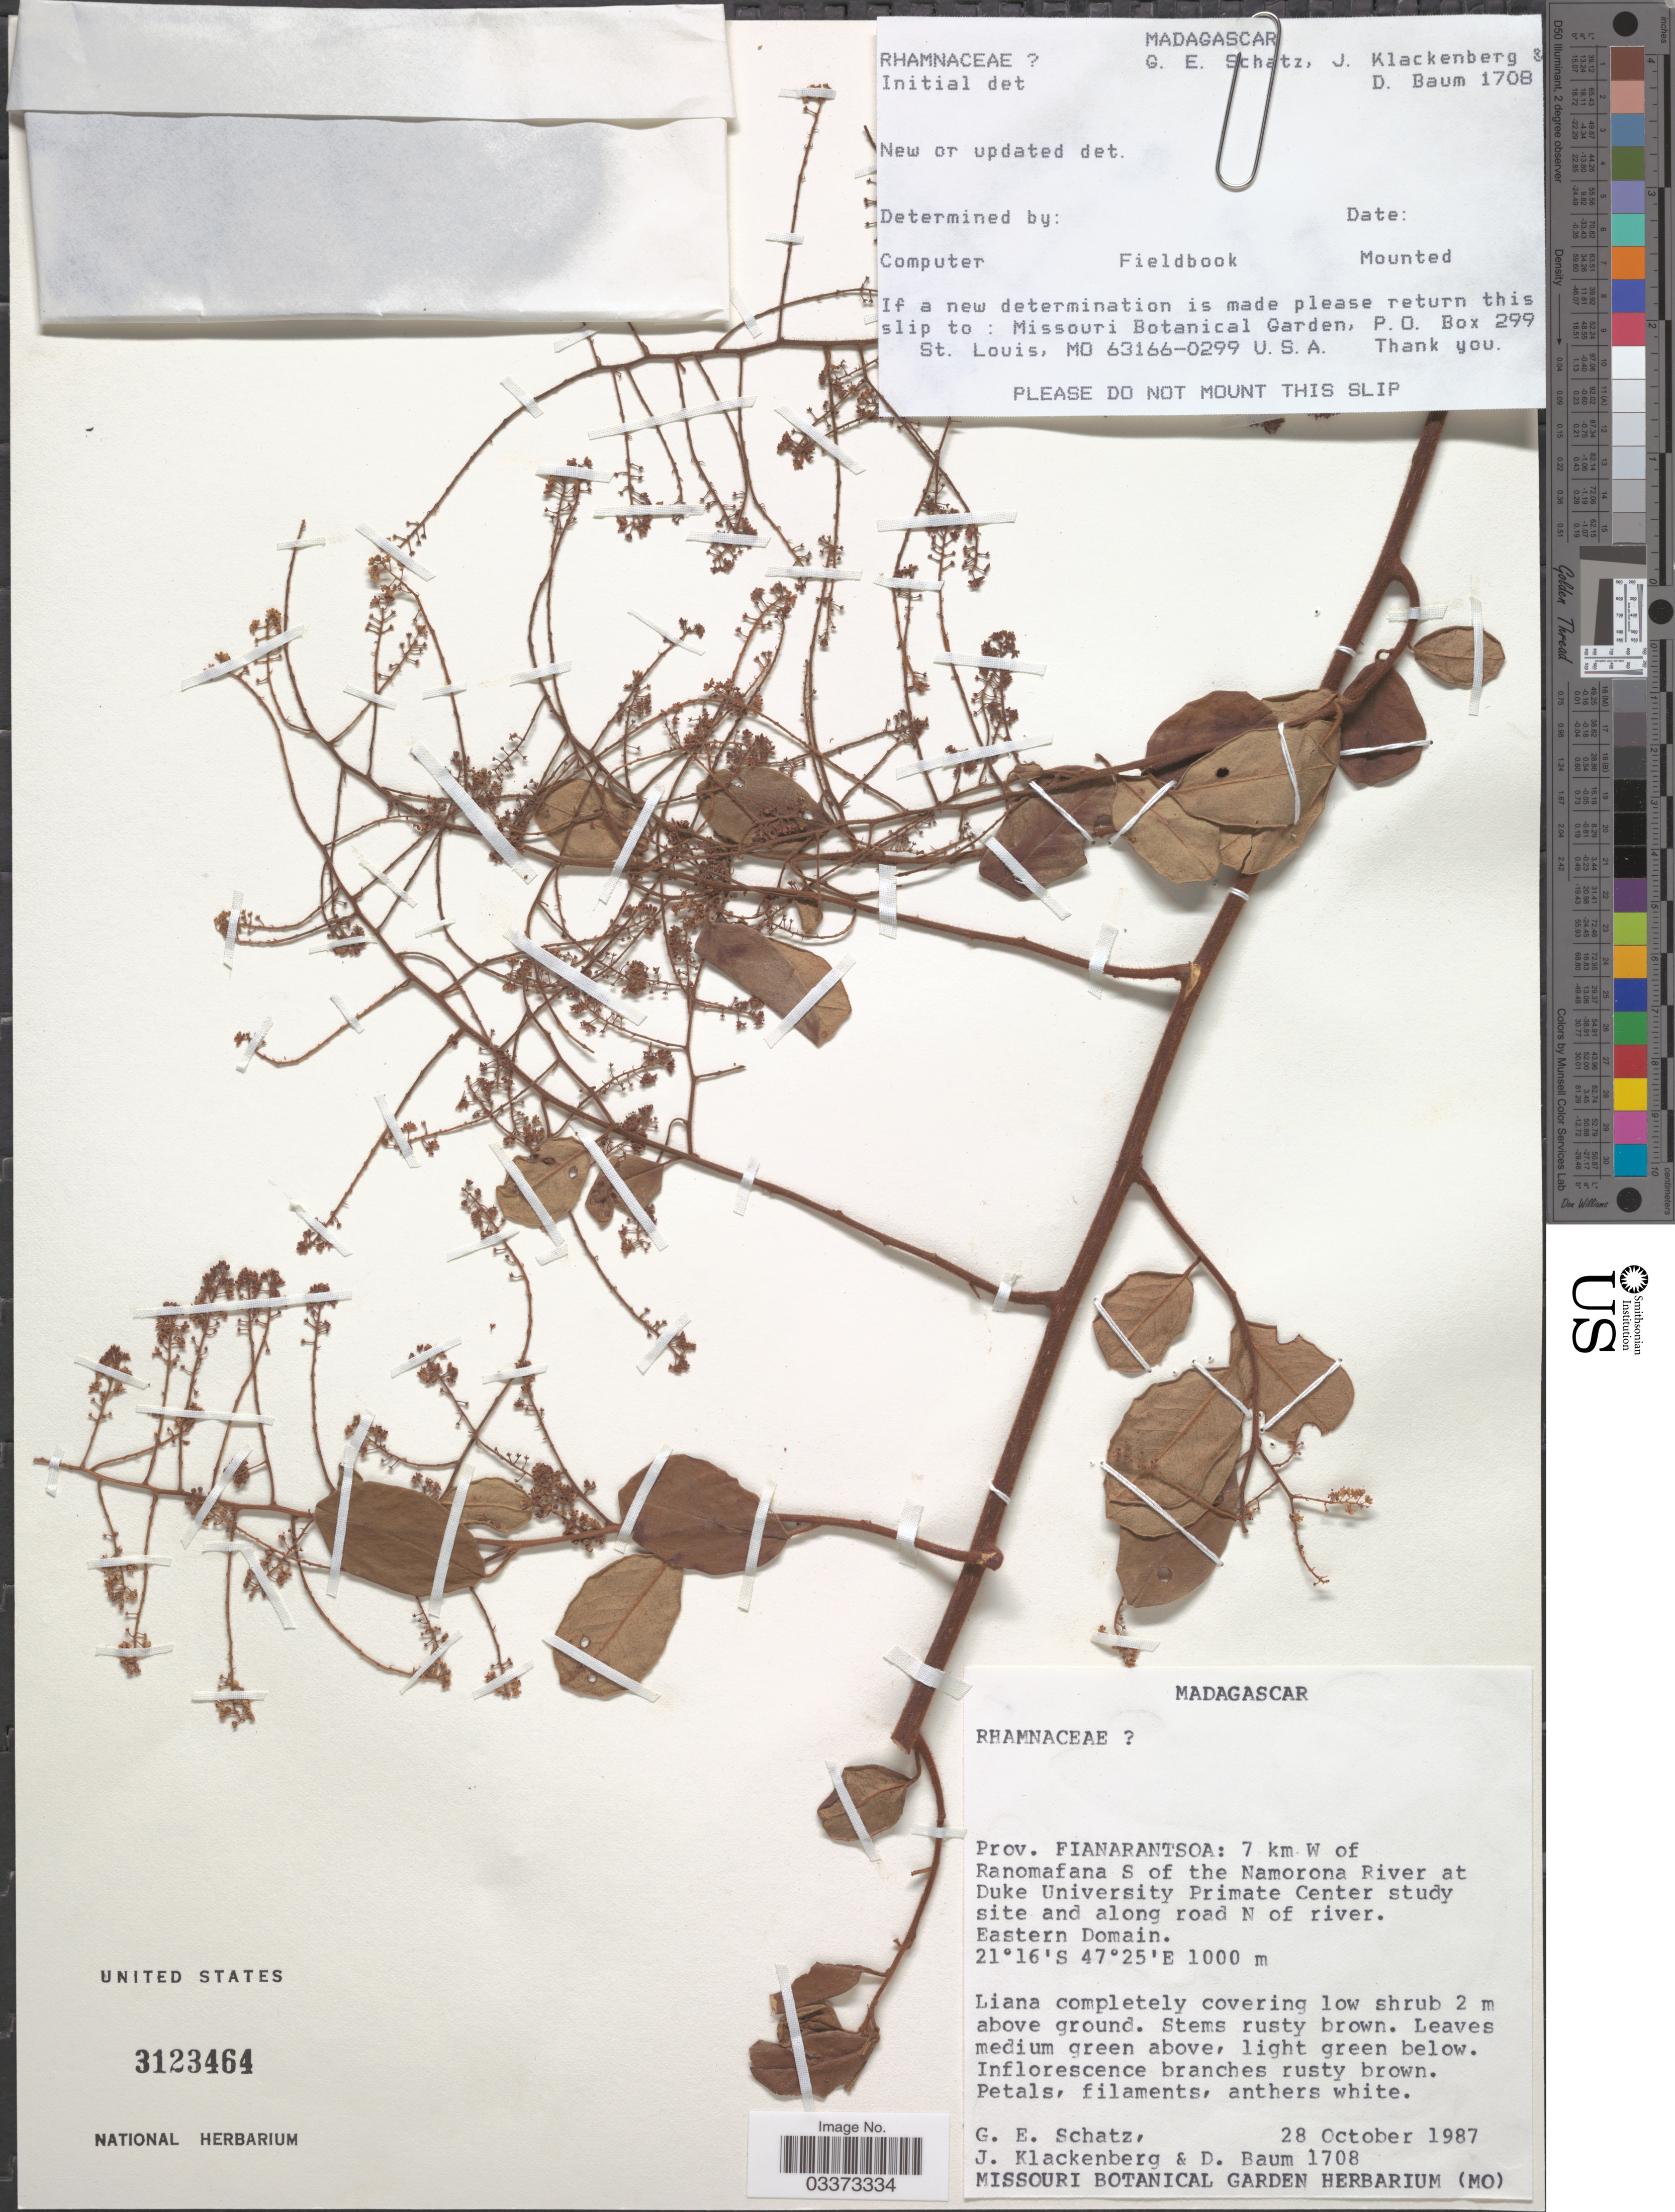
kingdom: Plantae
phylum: Tracheophyta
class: Magnoliopsida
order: Rosales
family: Rhamnaceae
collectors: G. Schatz, J. Klackenberg & D. Baum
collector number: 1708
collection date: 1987-10-28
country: Madagascar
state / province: Vatovavy Fitovinany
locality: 7 km W of Ranomafana S of the Namorona River at Duke University Primate Center study site and along road N of river. Eastern Domain.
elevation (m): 1000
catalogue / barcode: US 3123464